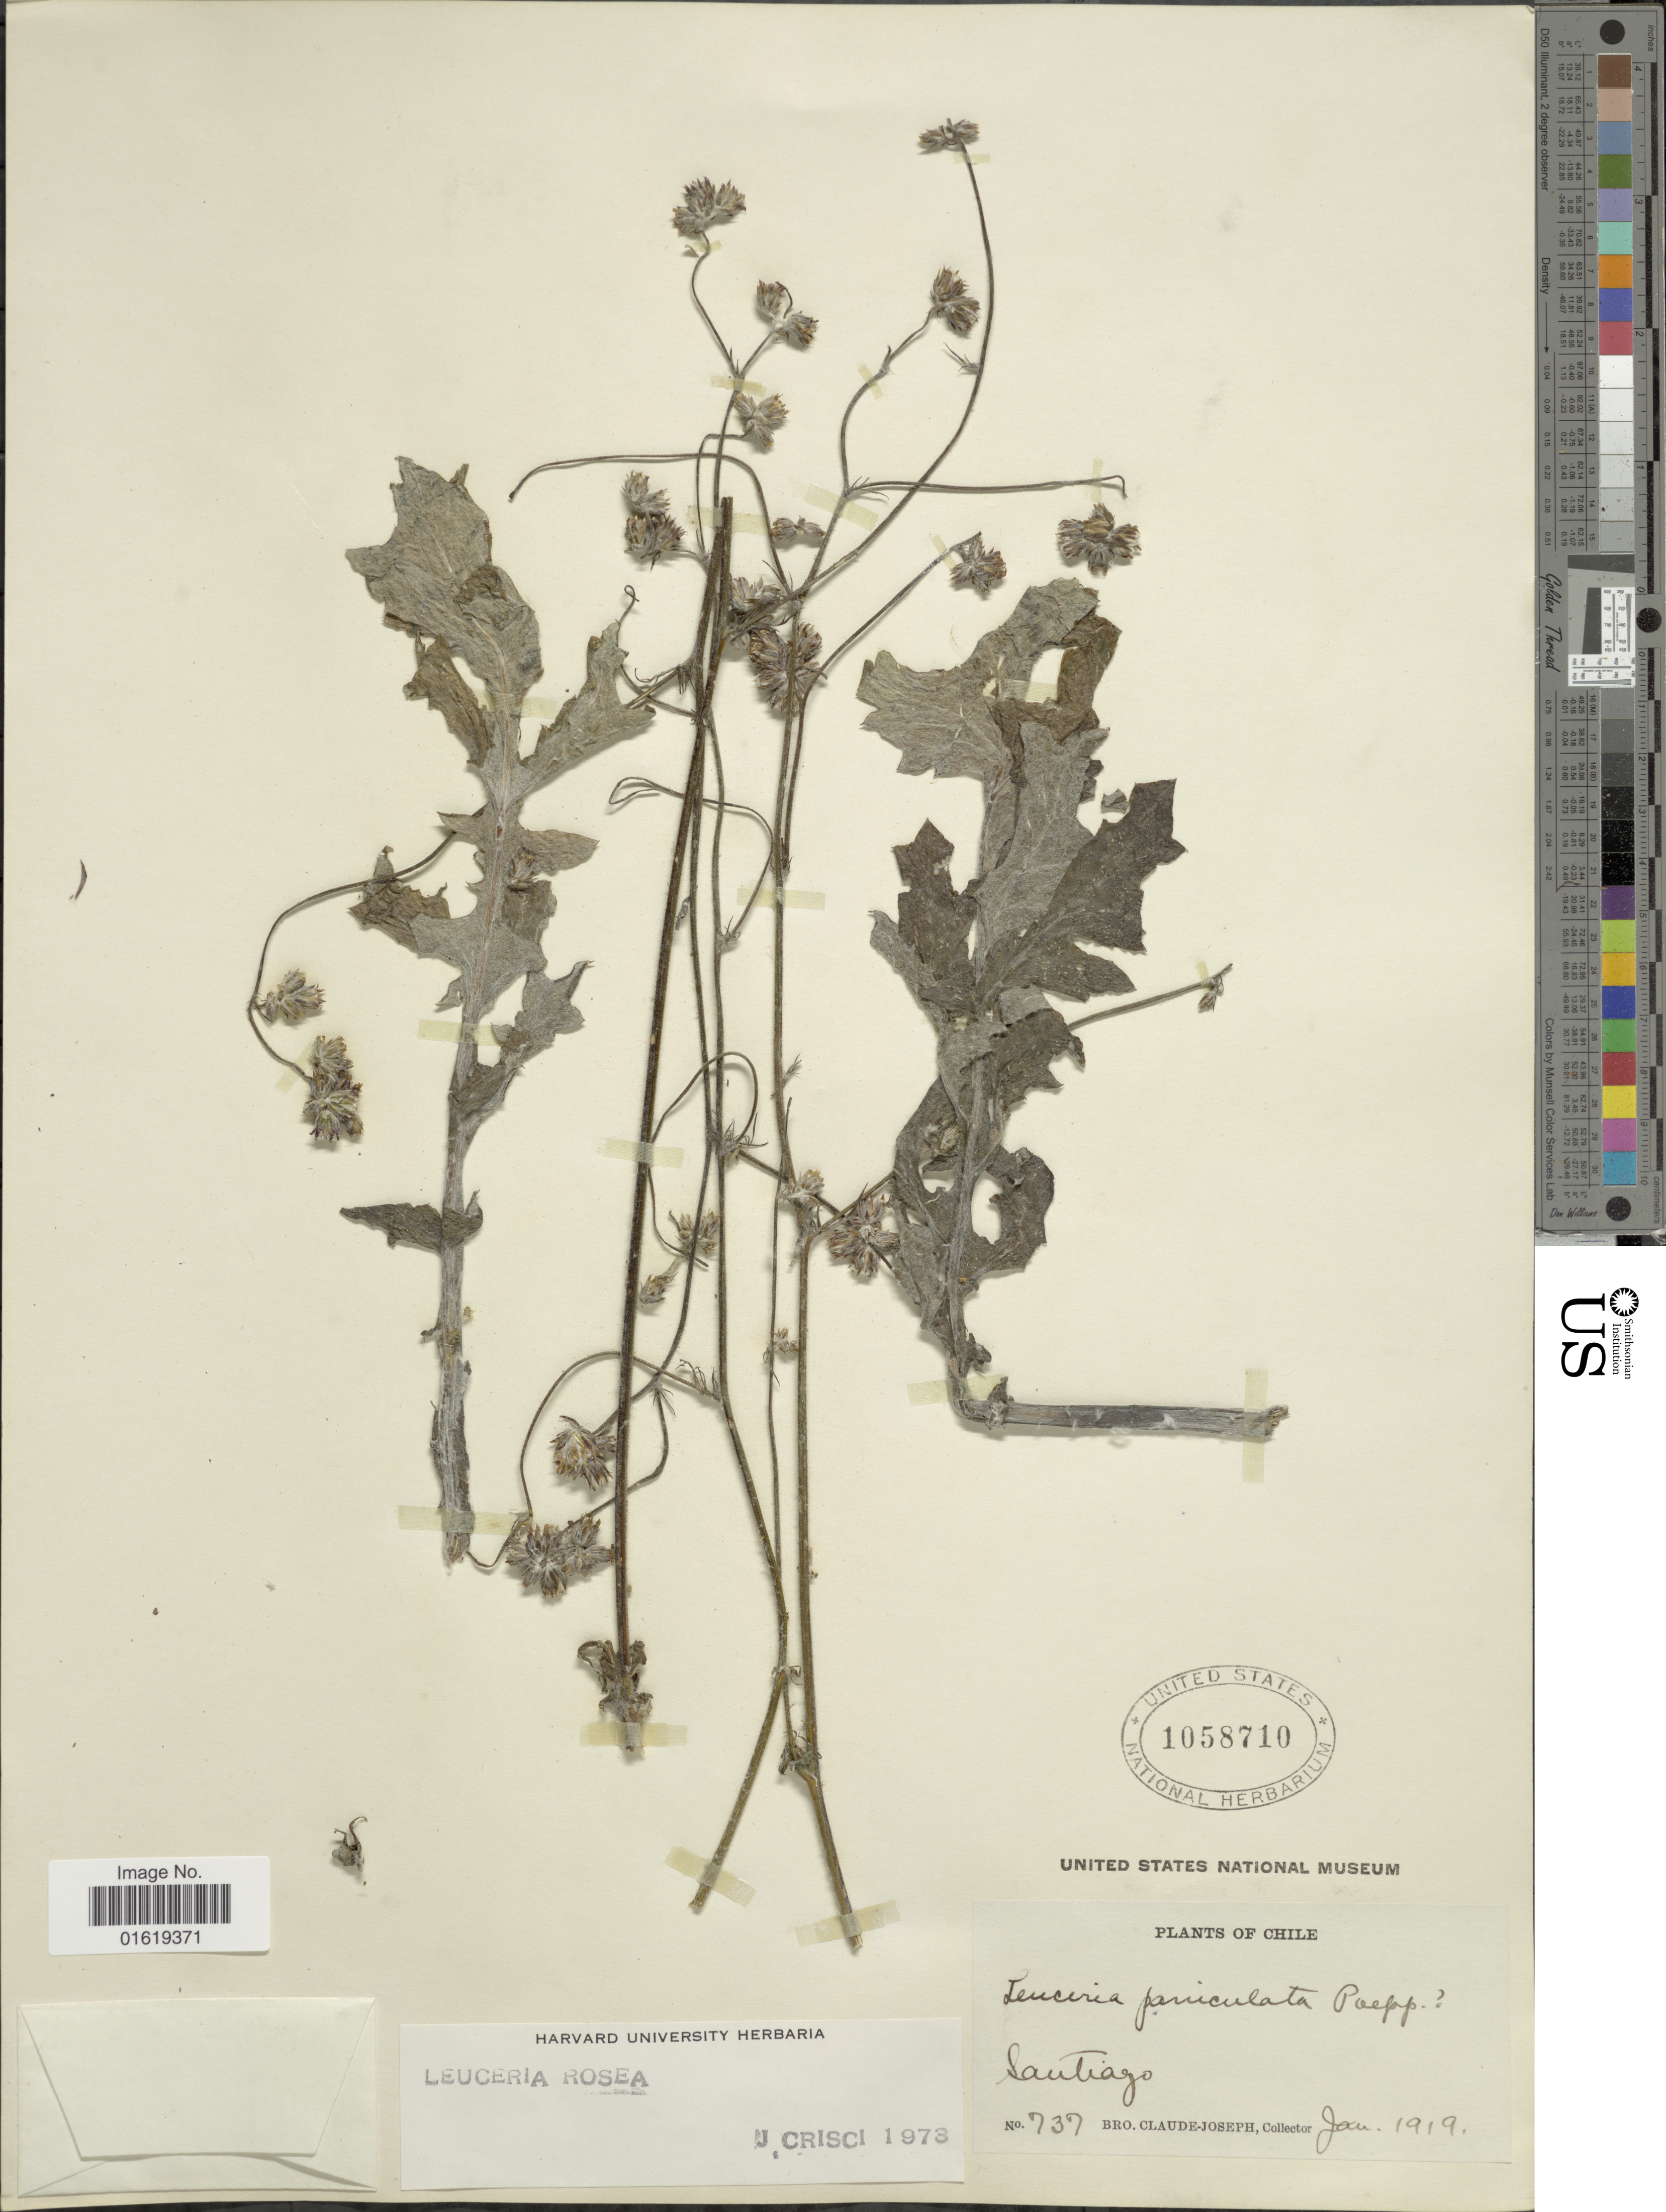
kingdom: Plantae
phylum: Tracheophyta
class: Magnoliopsida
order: Asterales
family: Asteraceae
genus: Leucheria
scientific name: Leucheria rosea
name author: Poepp. ex Less.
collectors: Bro. Claude-Joseph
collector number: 737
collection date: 1919-01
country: Chile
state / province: Región Metropolitana (RM)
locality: Santiago.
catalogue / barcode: US 1058710